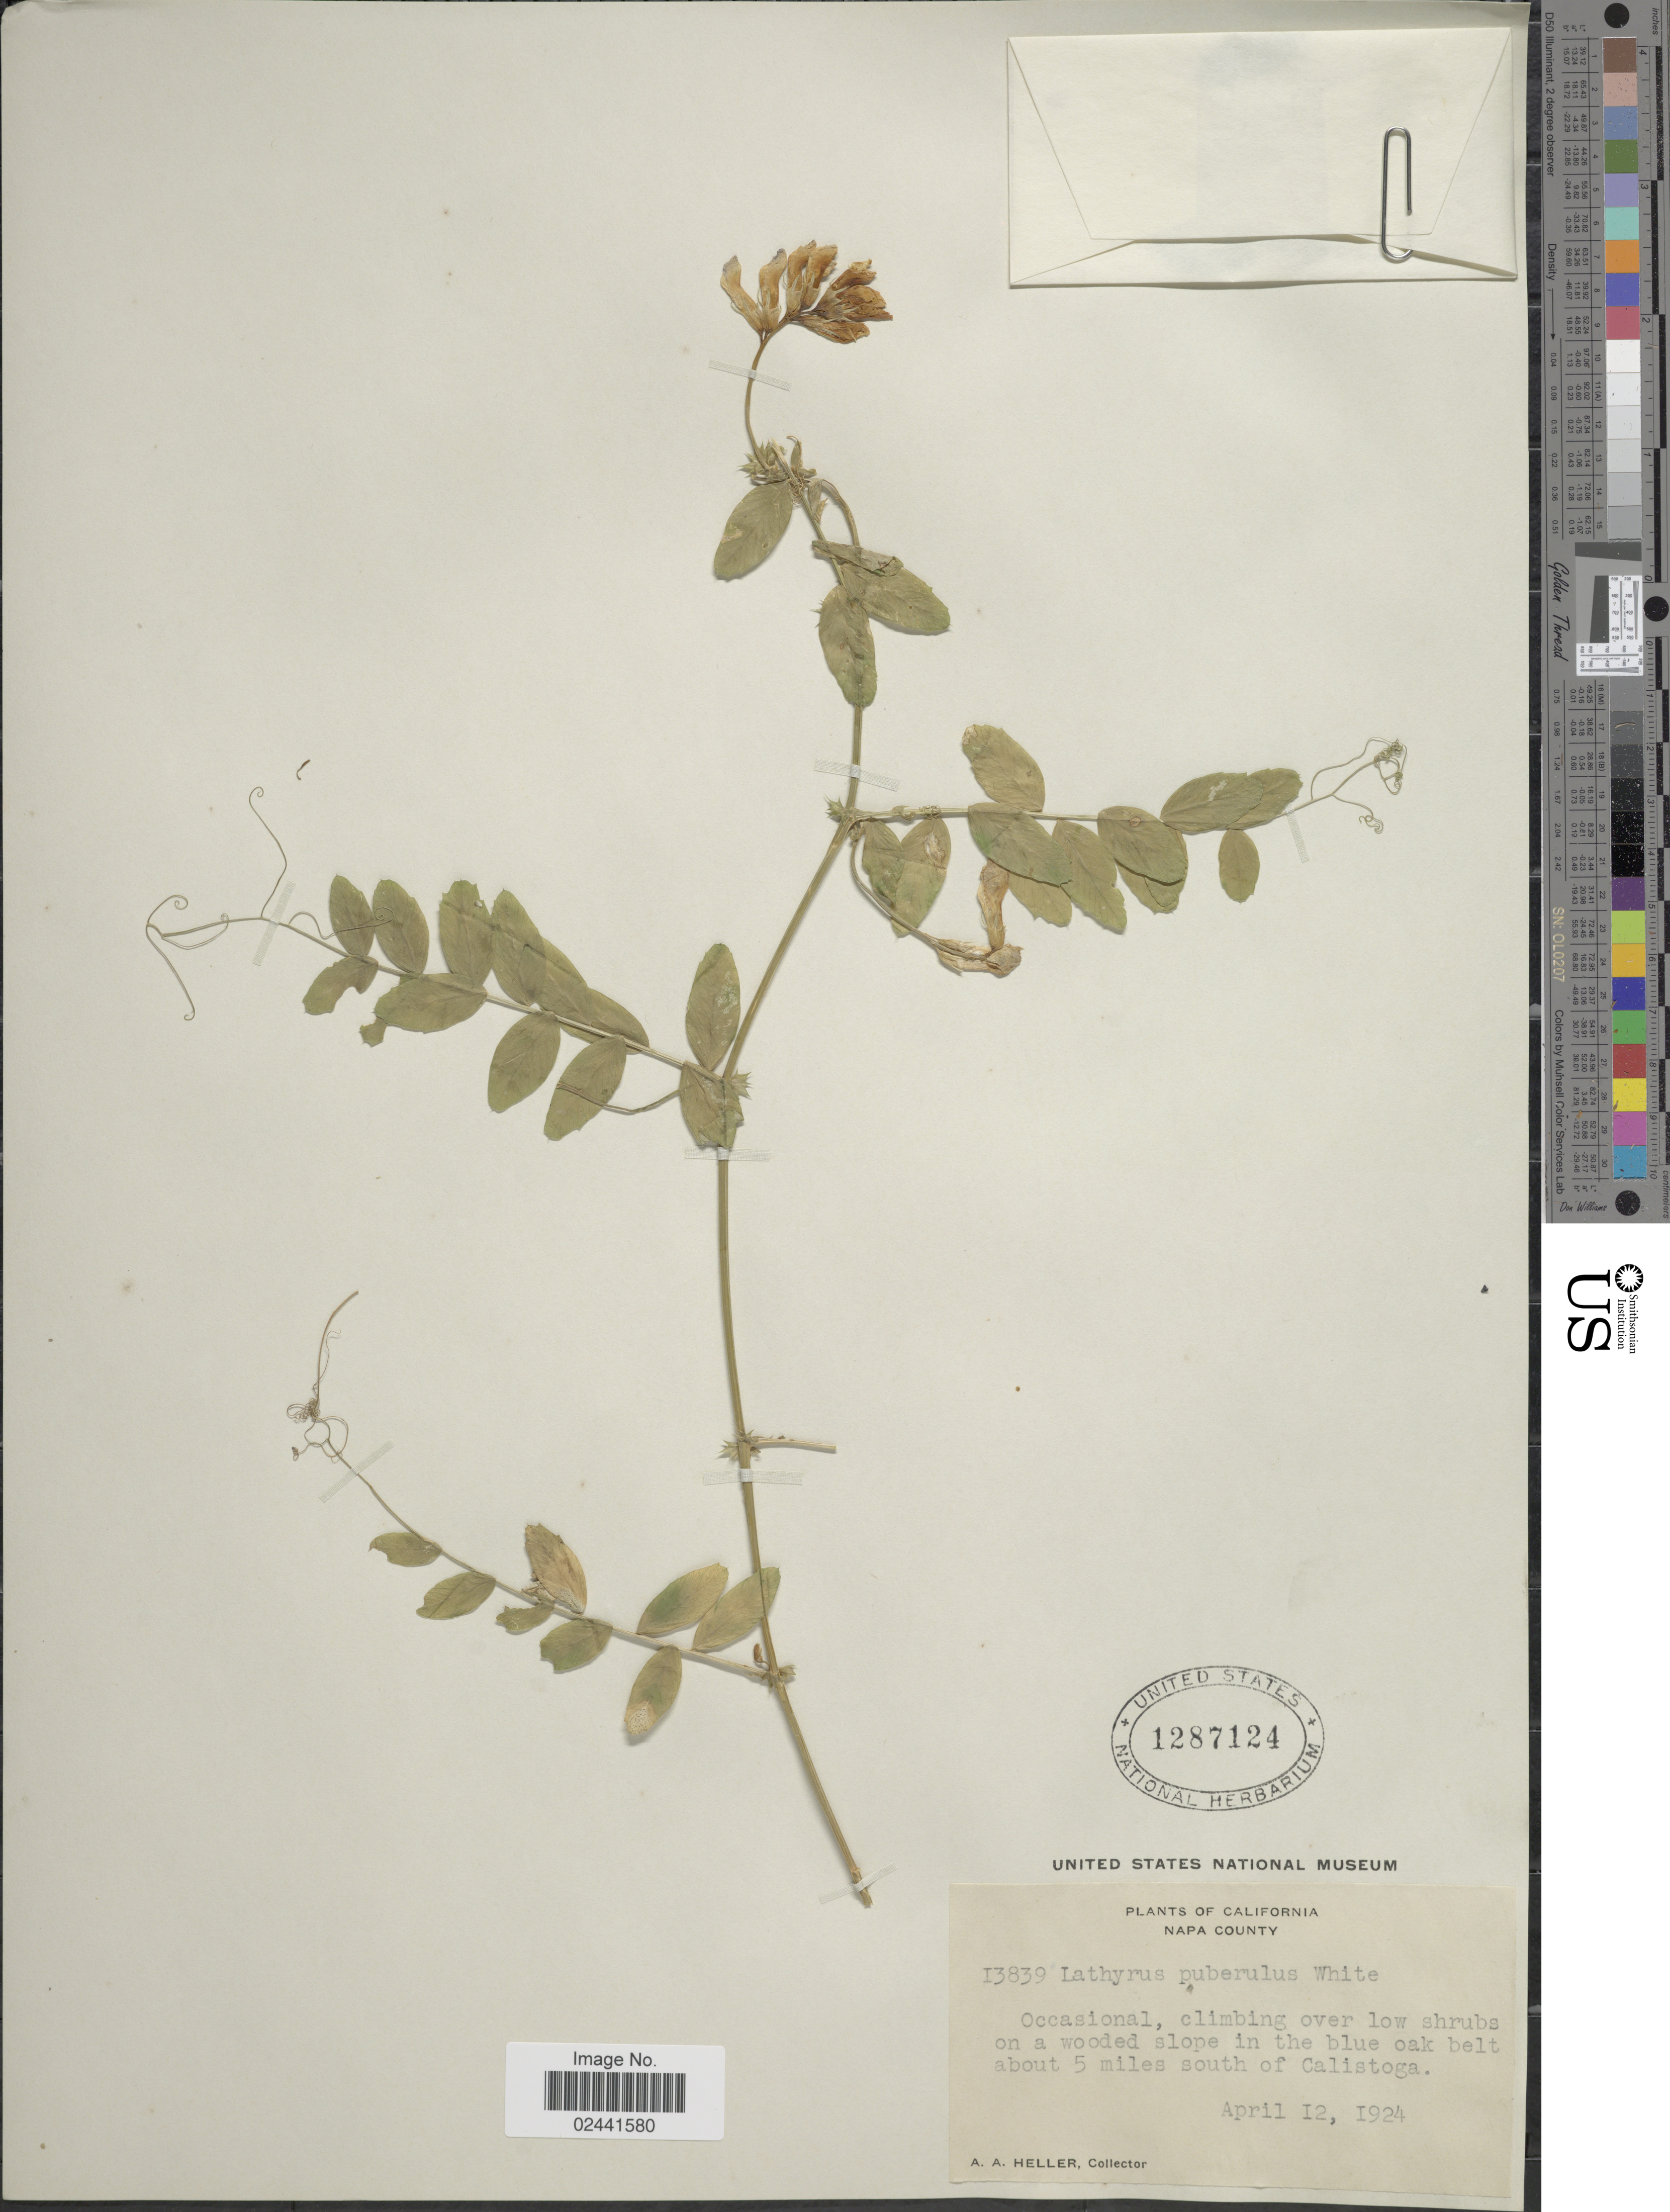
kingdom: Plantae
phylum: Tracheophyta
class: Magnoliopsida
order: Fabales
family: Fabaceae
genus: Lathyrus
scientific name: Lathyrus pubescens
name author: Hook. & Arn.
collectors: A. A. Heller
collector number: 13839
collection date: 1924-04-12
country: United States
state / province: California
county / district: Napa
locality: Occasional, climbing over low shrubs on a wooded slope in the blue oak belt about 5 miles south of Calistoga, Napa County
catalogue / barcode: US 1287124